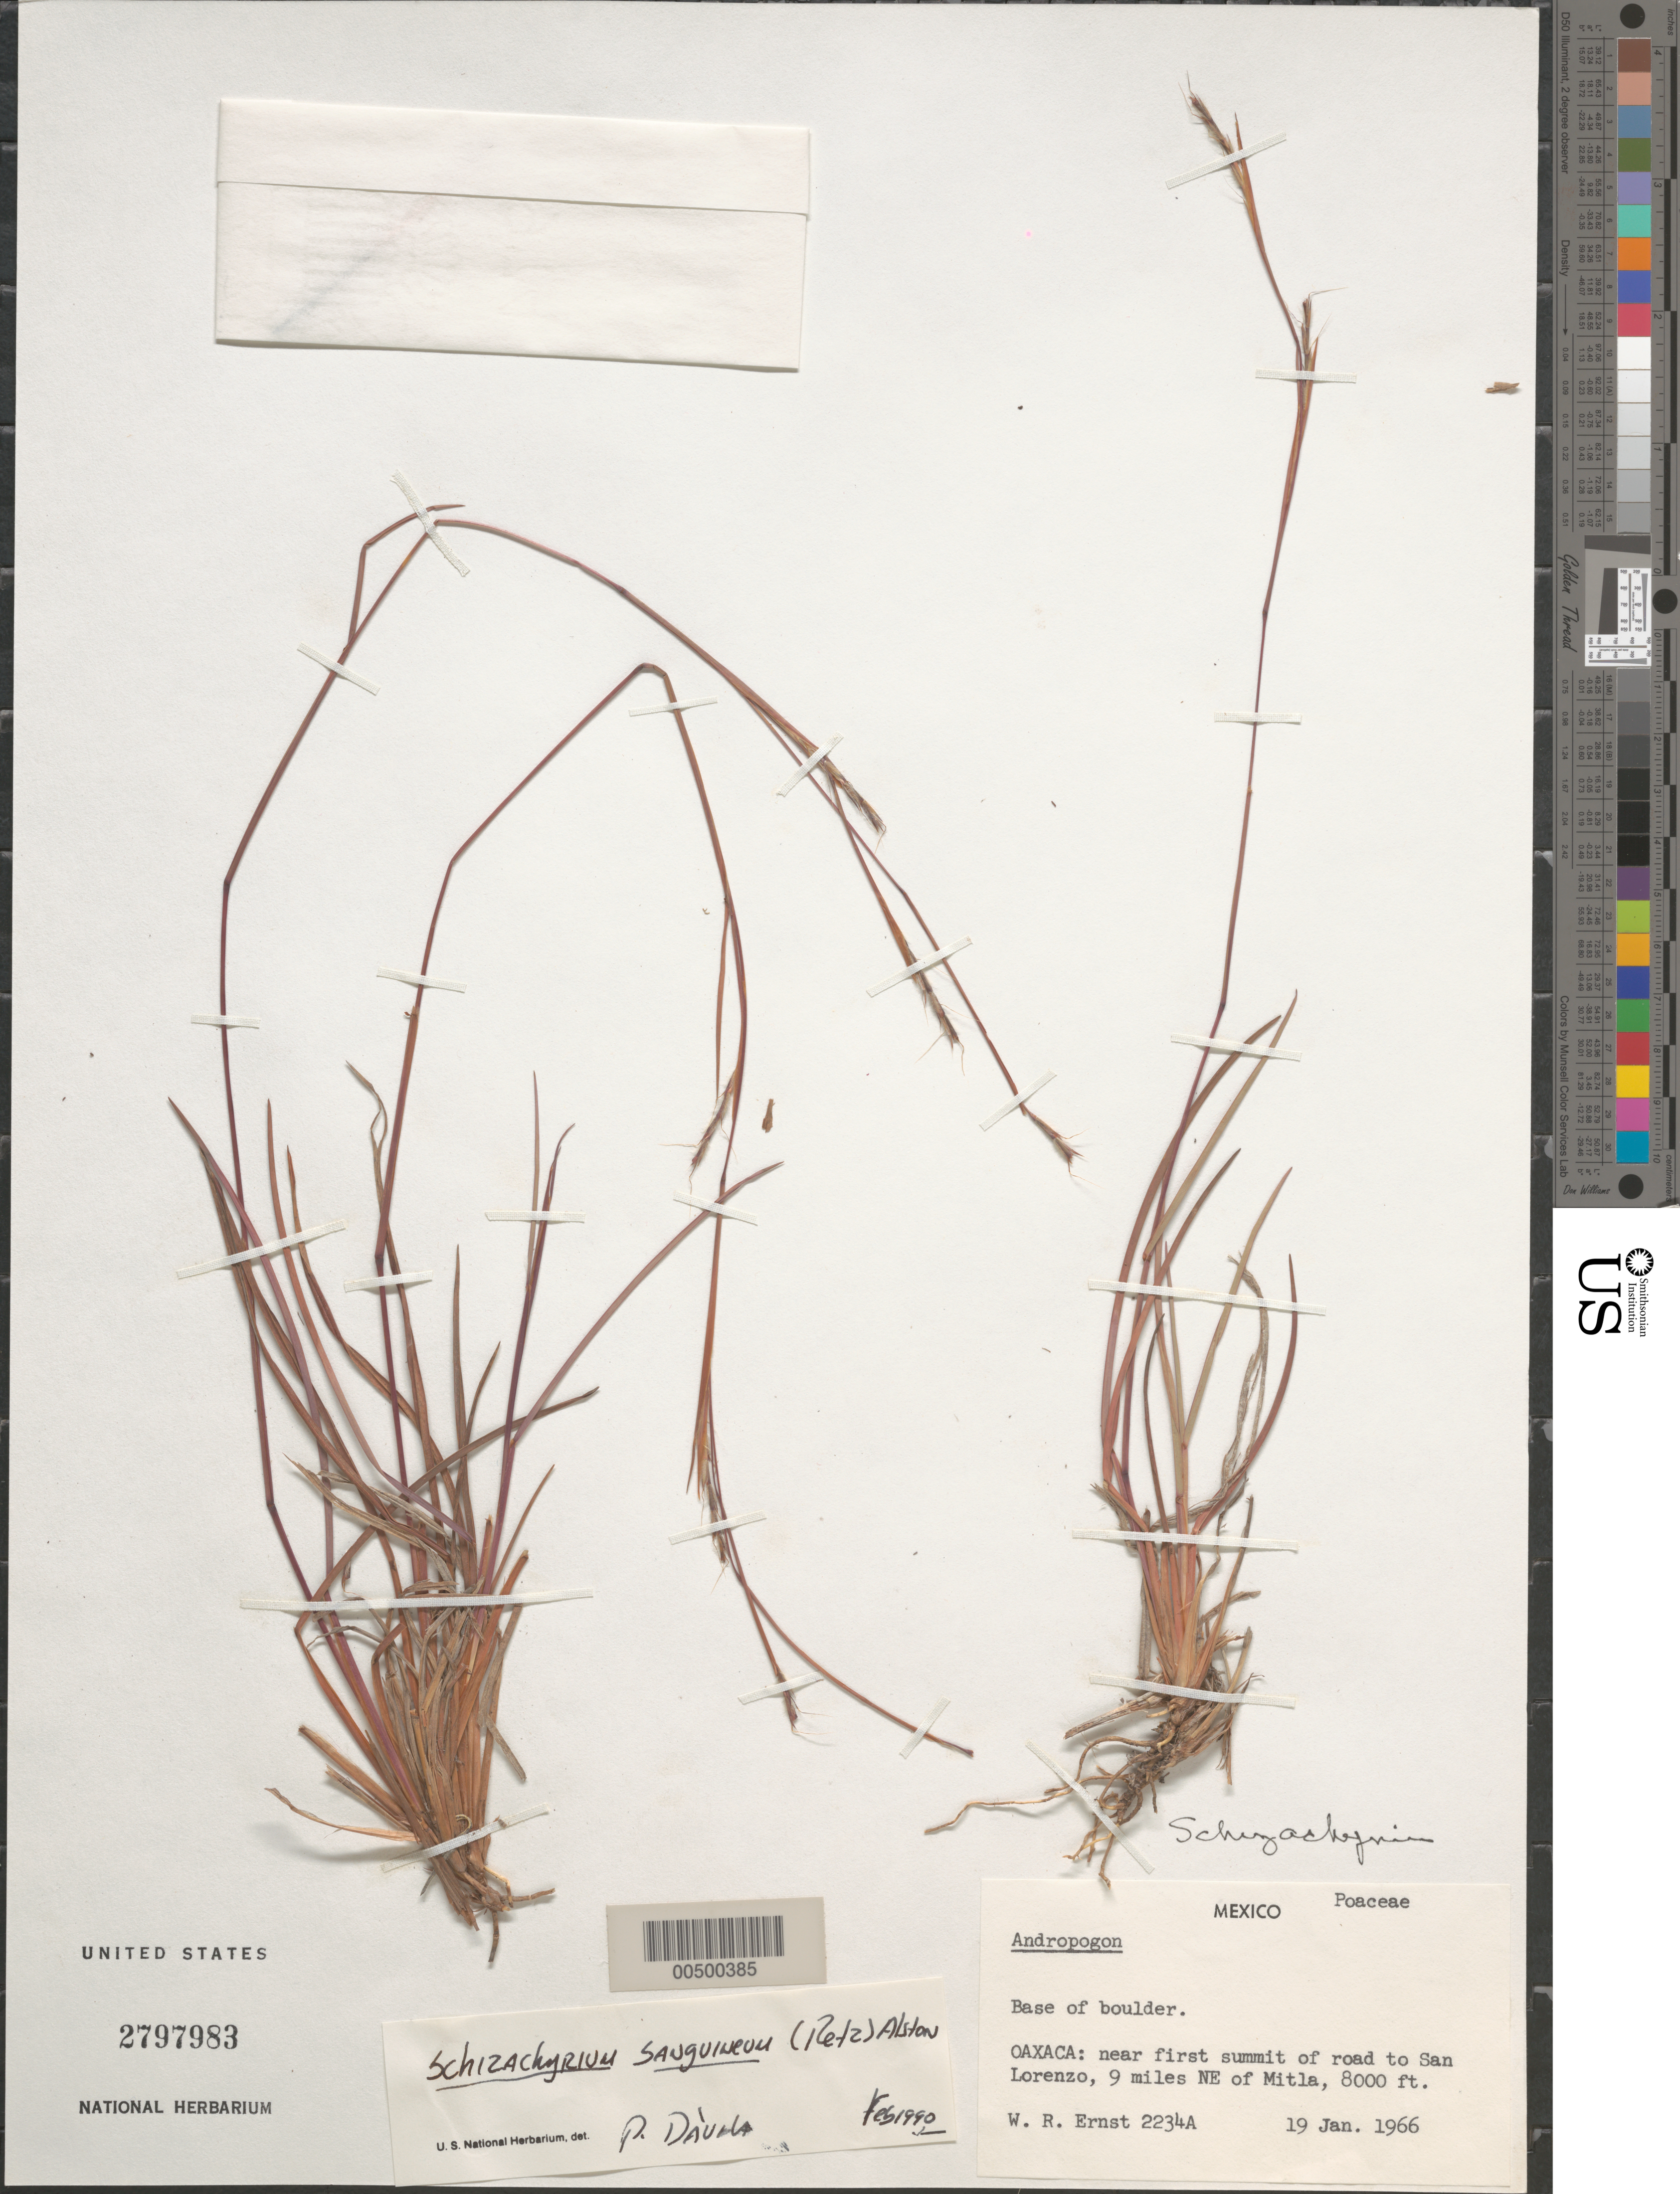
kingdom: Plantae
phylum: Tracheophyta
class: Liliopsida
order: Poales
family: Poaceae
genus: Schizachyrium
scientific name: Schizachyrium sanguineum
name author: (Retz.) Alston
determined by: Dávila, P. D.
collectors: W. R. Ernst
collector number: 2234A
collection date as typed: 19 Jan 1966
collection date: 1966-01-19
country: Mexico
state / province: Oaxaca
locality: Rd to San Lorenzo, 9 mi NE of Mitla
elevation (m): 2438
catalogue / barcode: US 2797983